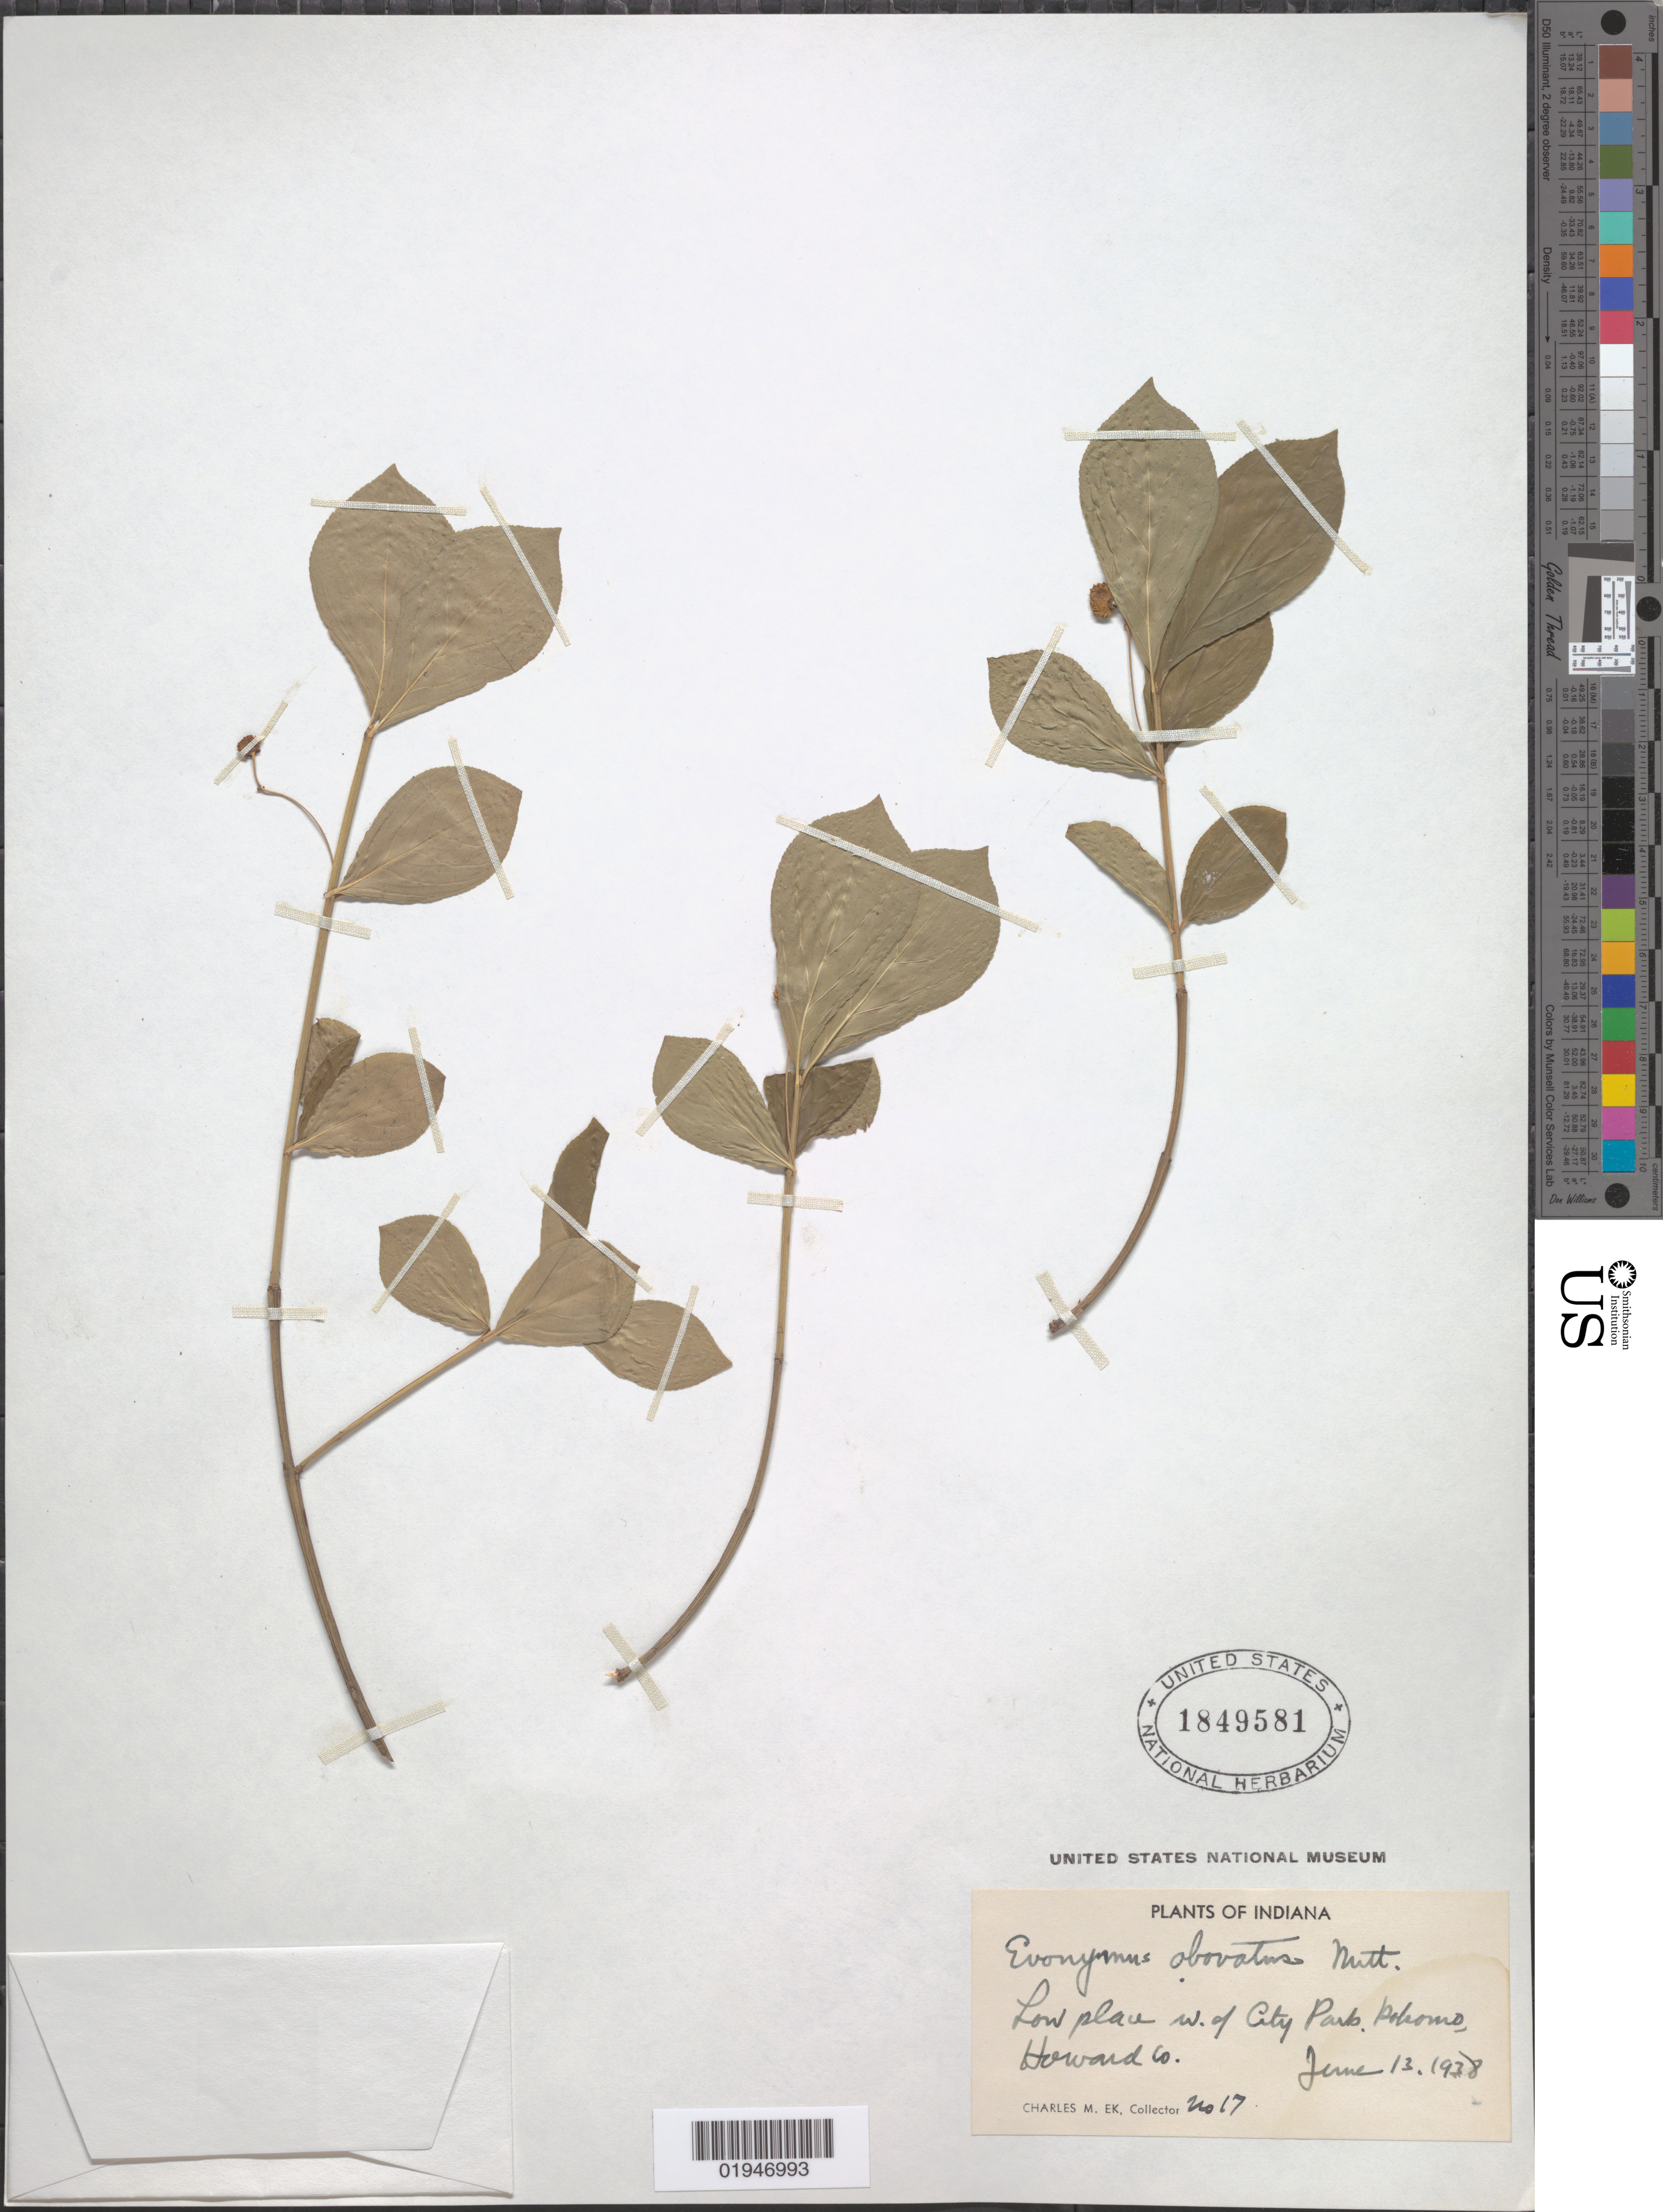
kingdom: Plantae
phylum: Tracheophyta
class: Magnoliopsida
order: Celastrales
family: Celastraceae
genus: Euonymus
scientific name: Euonymus obovatus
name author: Nutt.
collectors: C. Ek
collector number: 17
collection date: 1938-06-13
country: United States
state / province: Indiana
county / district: Howard County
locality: Kokomo, west of City Park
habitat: Low place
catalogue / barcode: US 1849581